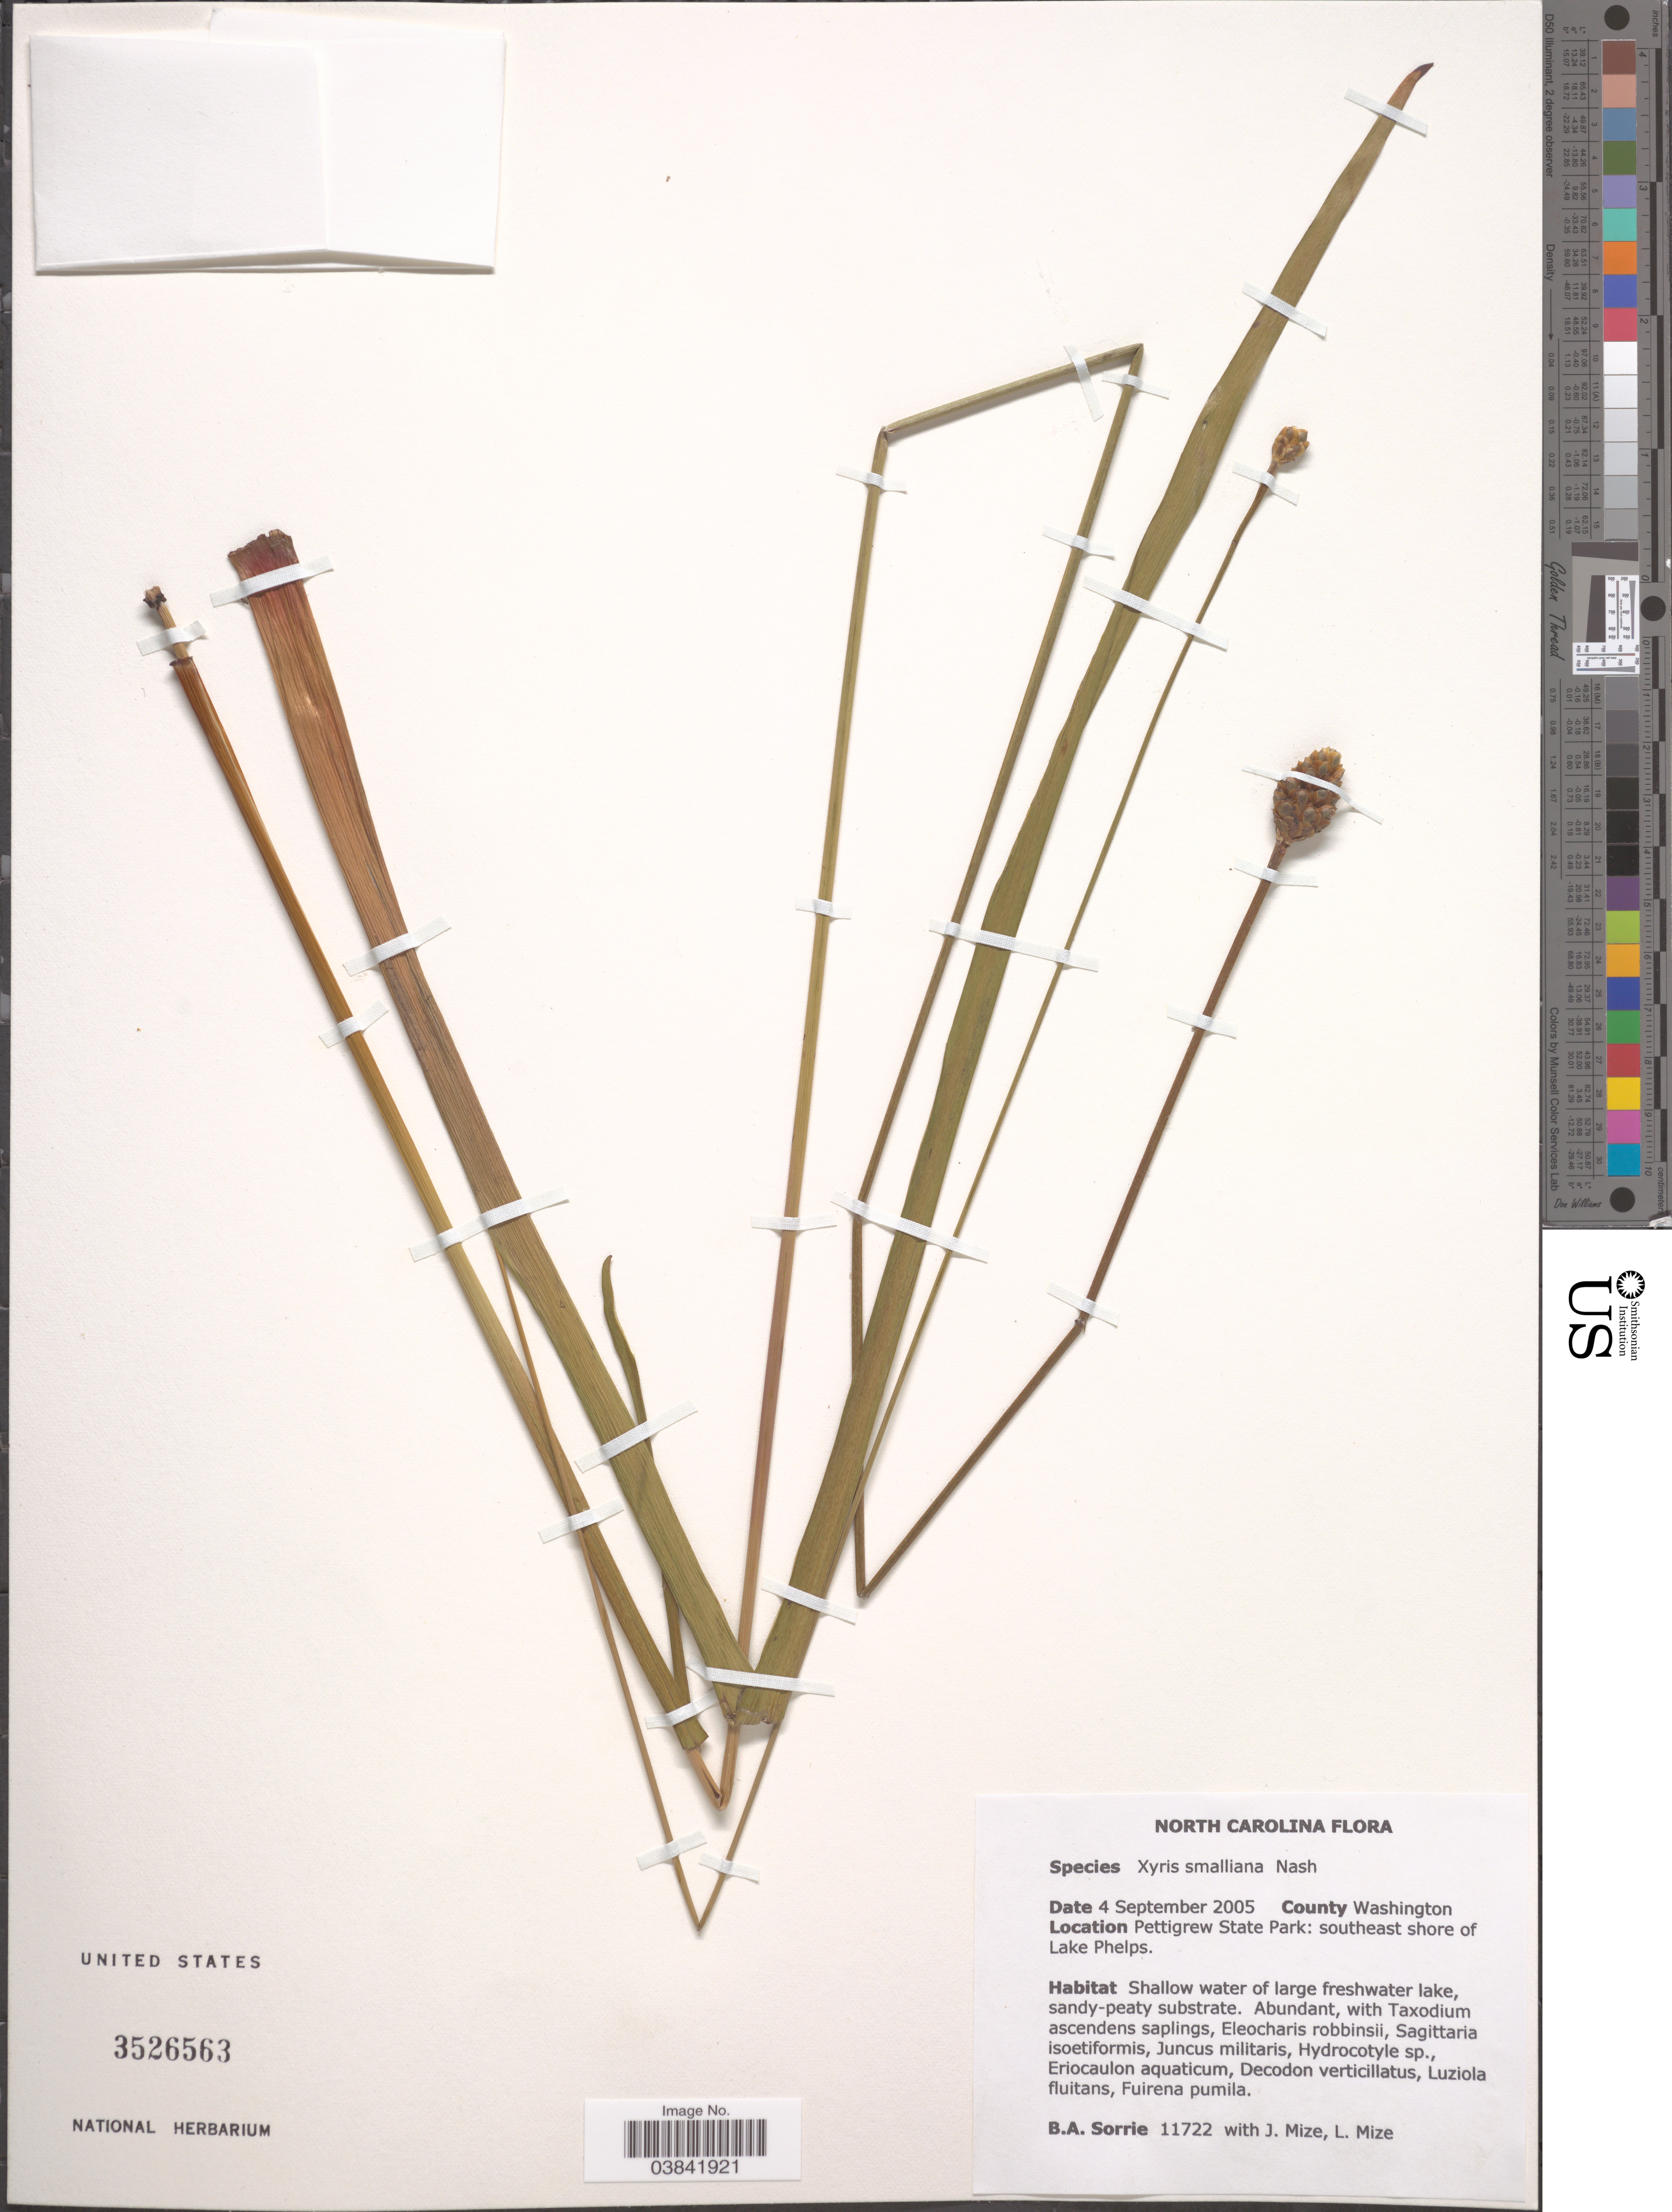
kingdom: Plantae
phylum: Tracheophyta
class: Liliopsida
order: Poales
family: Xyridaceae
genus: Xyris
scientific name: Xyris smalliana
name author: Nash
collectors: B. Sorrie, J. Mize & L. Mize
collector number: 11722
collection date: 2005-09-04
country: United States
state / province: North Carolina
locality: County Washington. Pettigrew State Park: southeast shore of Lake Phelps.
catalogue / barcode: US 3526563